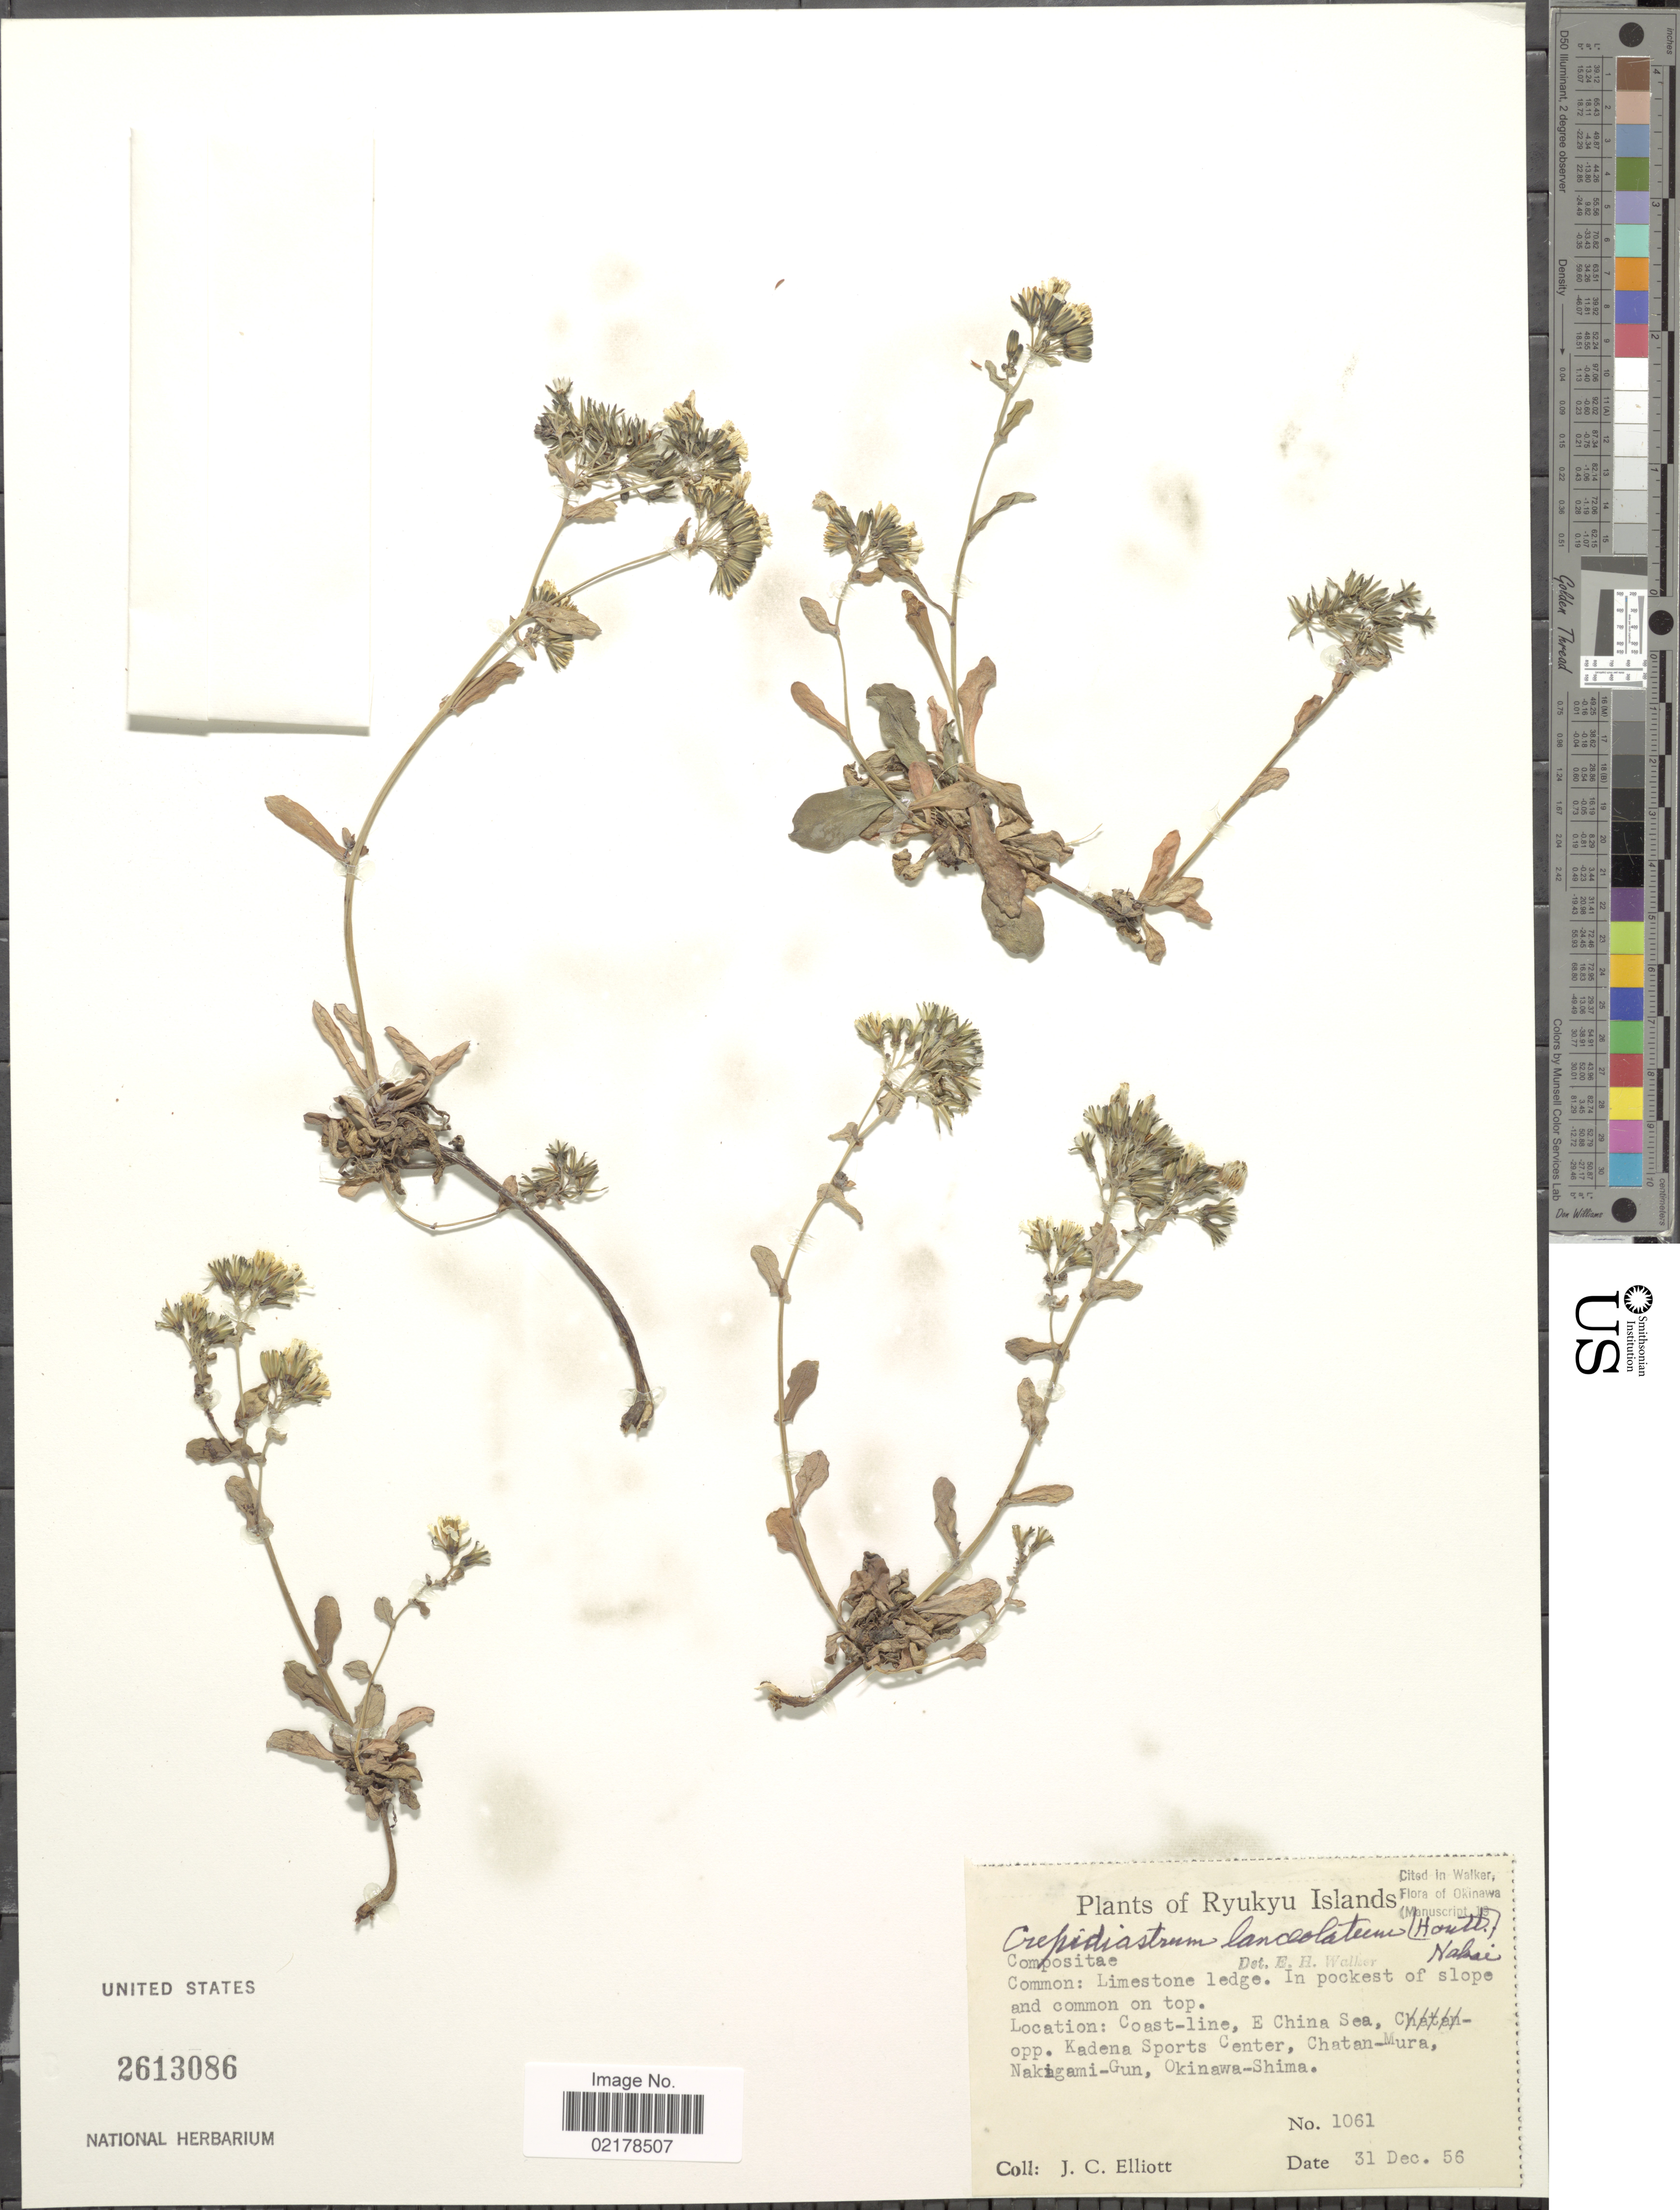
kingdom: Plantae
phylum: Tracheophyta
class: Magnoliopsida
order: Asterales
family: Asteraceae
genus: Crepidiastrum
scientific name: Crepidiastrum lanceolatum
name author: (Houtt.) Nakai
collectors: J. Elliot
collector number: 1061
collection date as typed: Transcribed d/m/y: 31/12/56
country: Japan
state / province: Okinawa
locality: Ryukyu Islands, Coast-line, E China Sea, opp. Kadena Sports Center, Chatan-Mura, Nakigami-Gun, Okinaa-Shima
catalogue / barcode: US 2613086